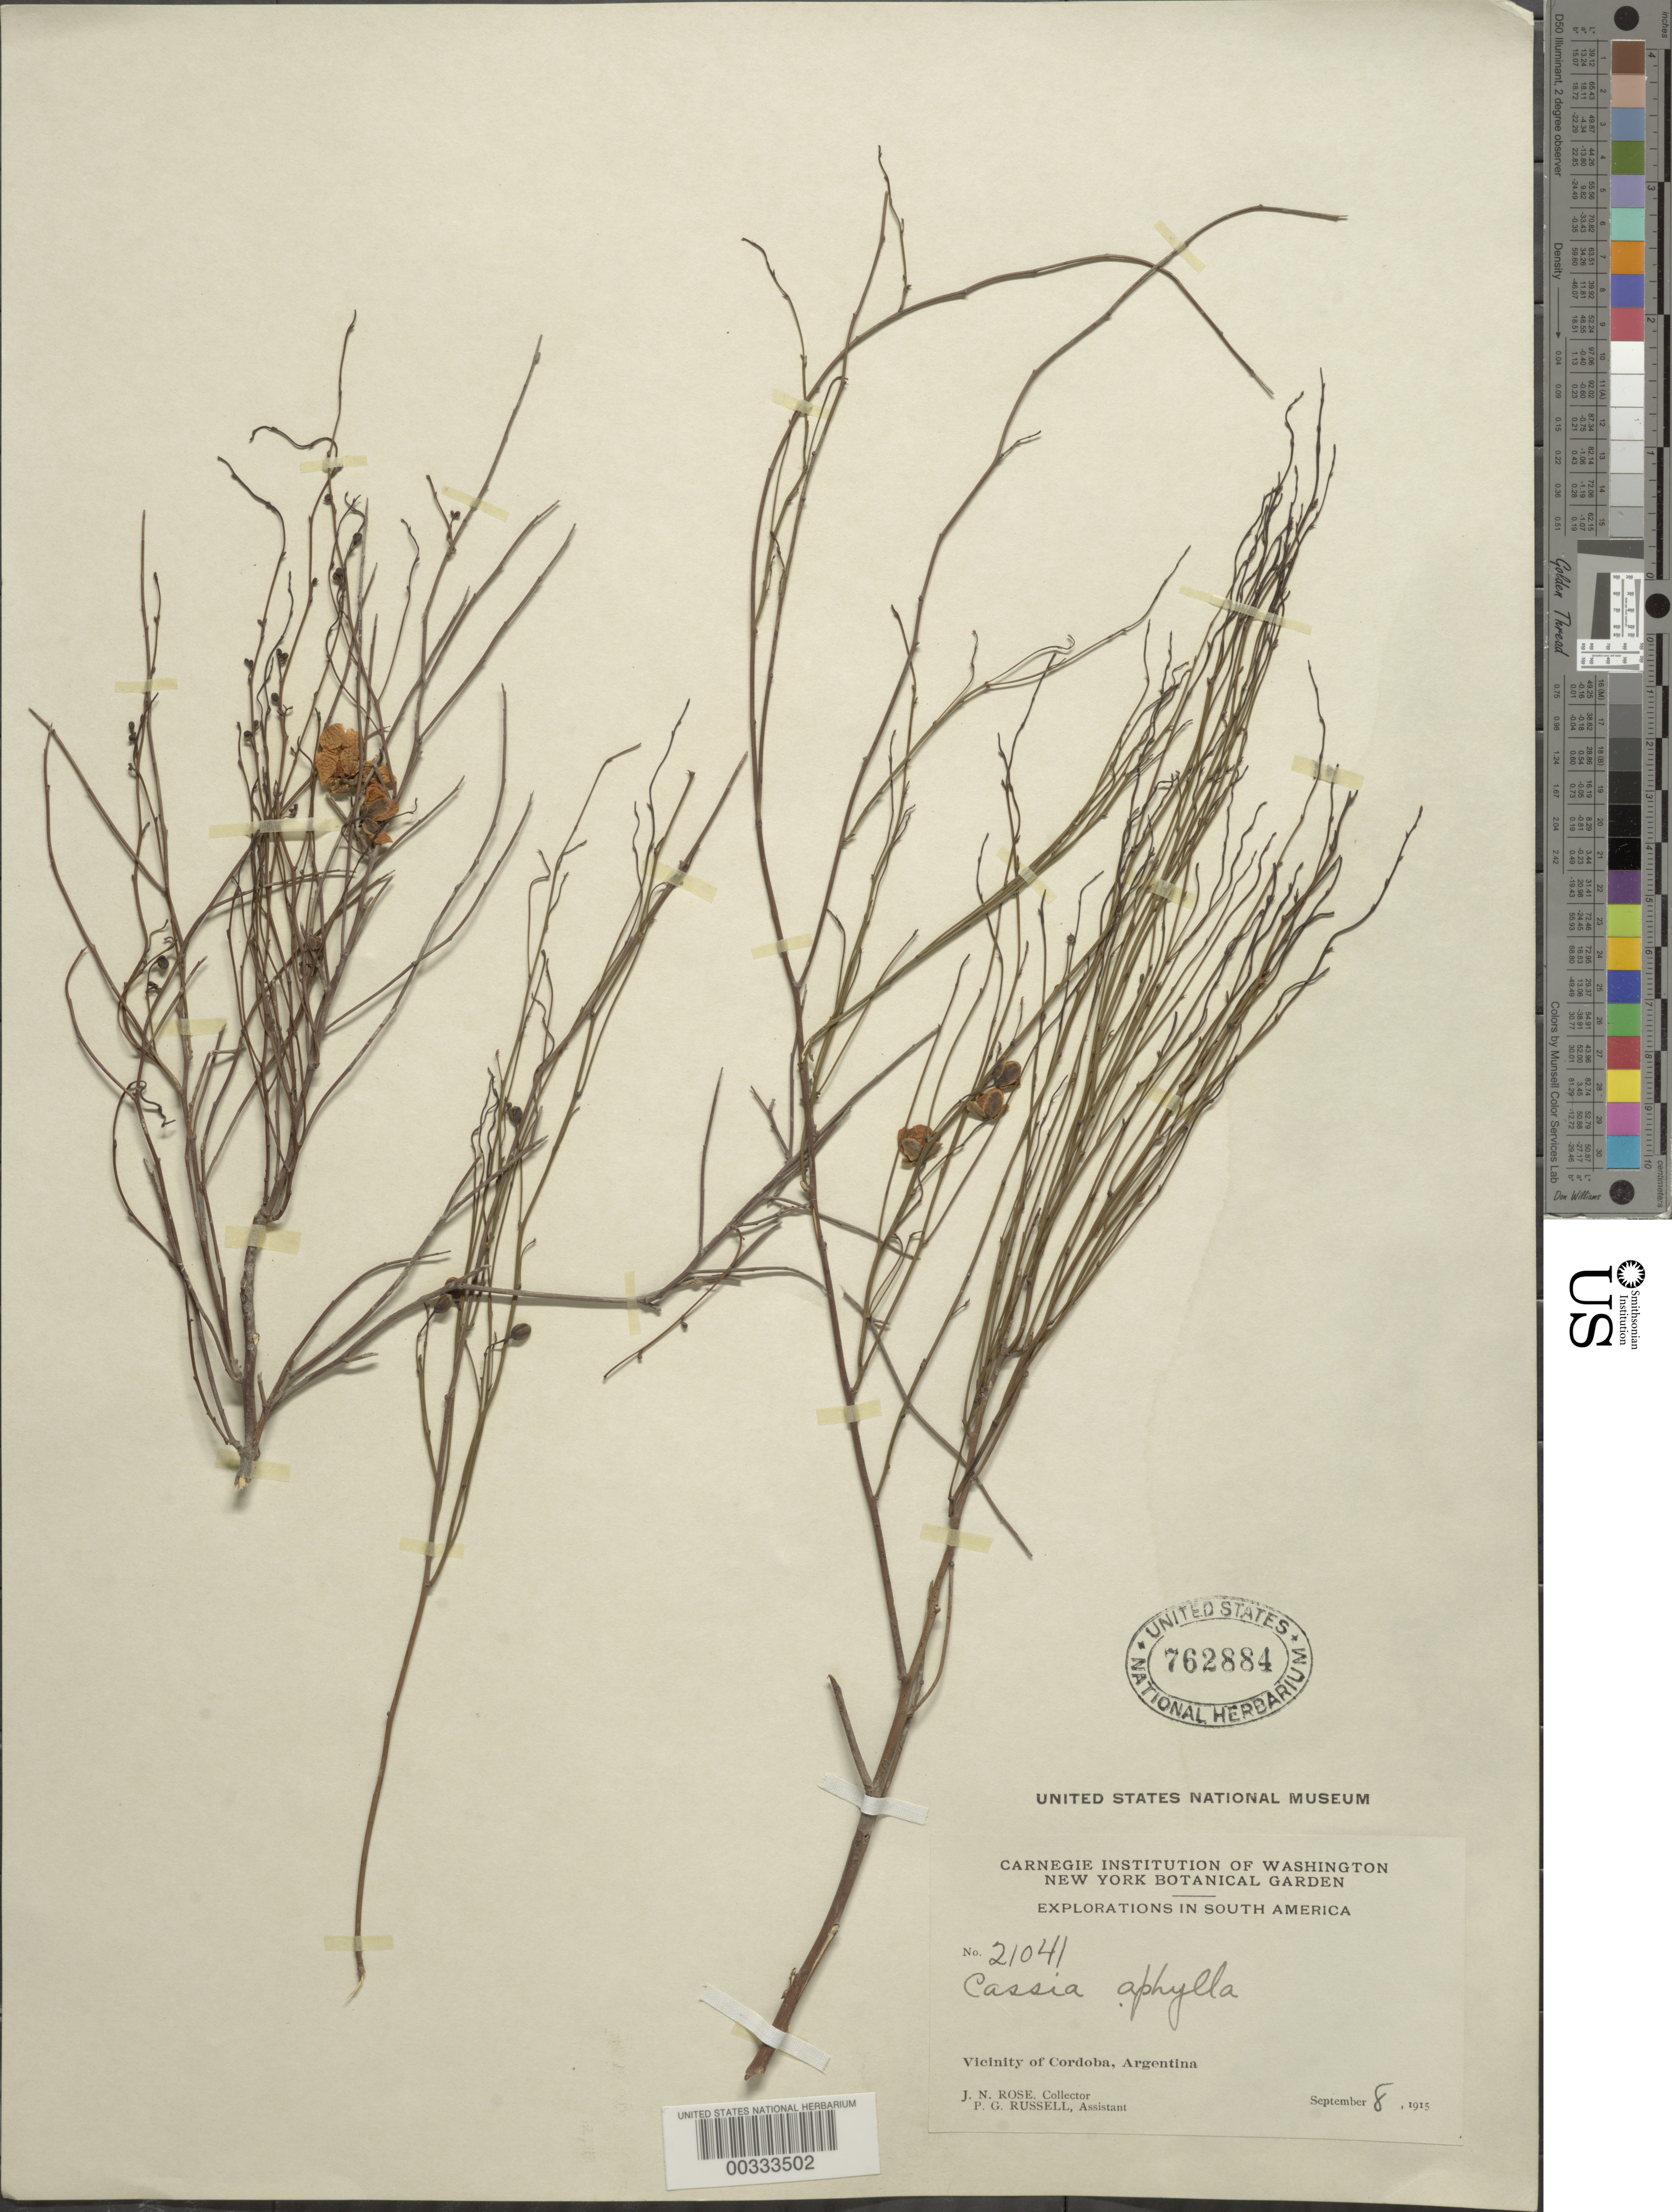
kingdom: Plantae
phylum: Tracheophyta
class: Magnoliopsida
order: Fabales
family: Fabaceae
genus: Senna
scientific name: Senna aphylla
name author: (Cav.) H.S. Irwin & Barneby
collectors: J. N. Rose & P. G. Russell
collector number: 21041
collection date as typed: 08 Sep 1915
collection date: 1915-09-08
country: Argentina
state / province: Córdoba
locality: Vicinity of Cordoba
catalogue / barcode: US 762884